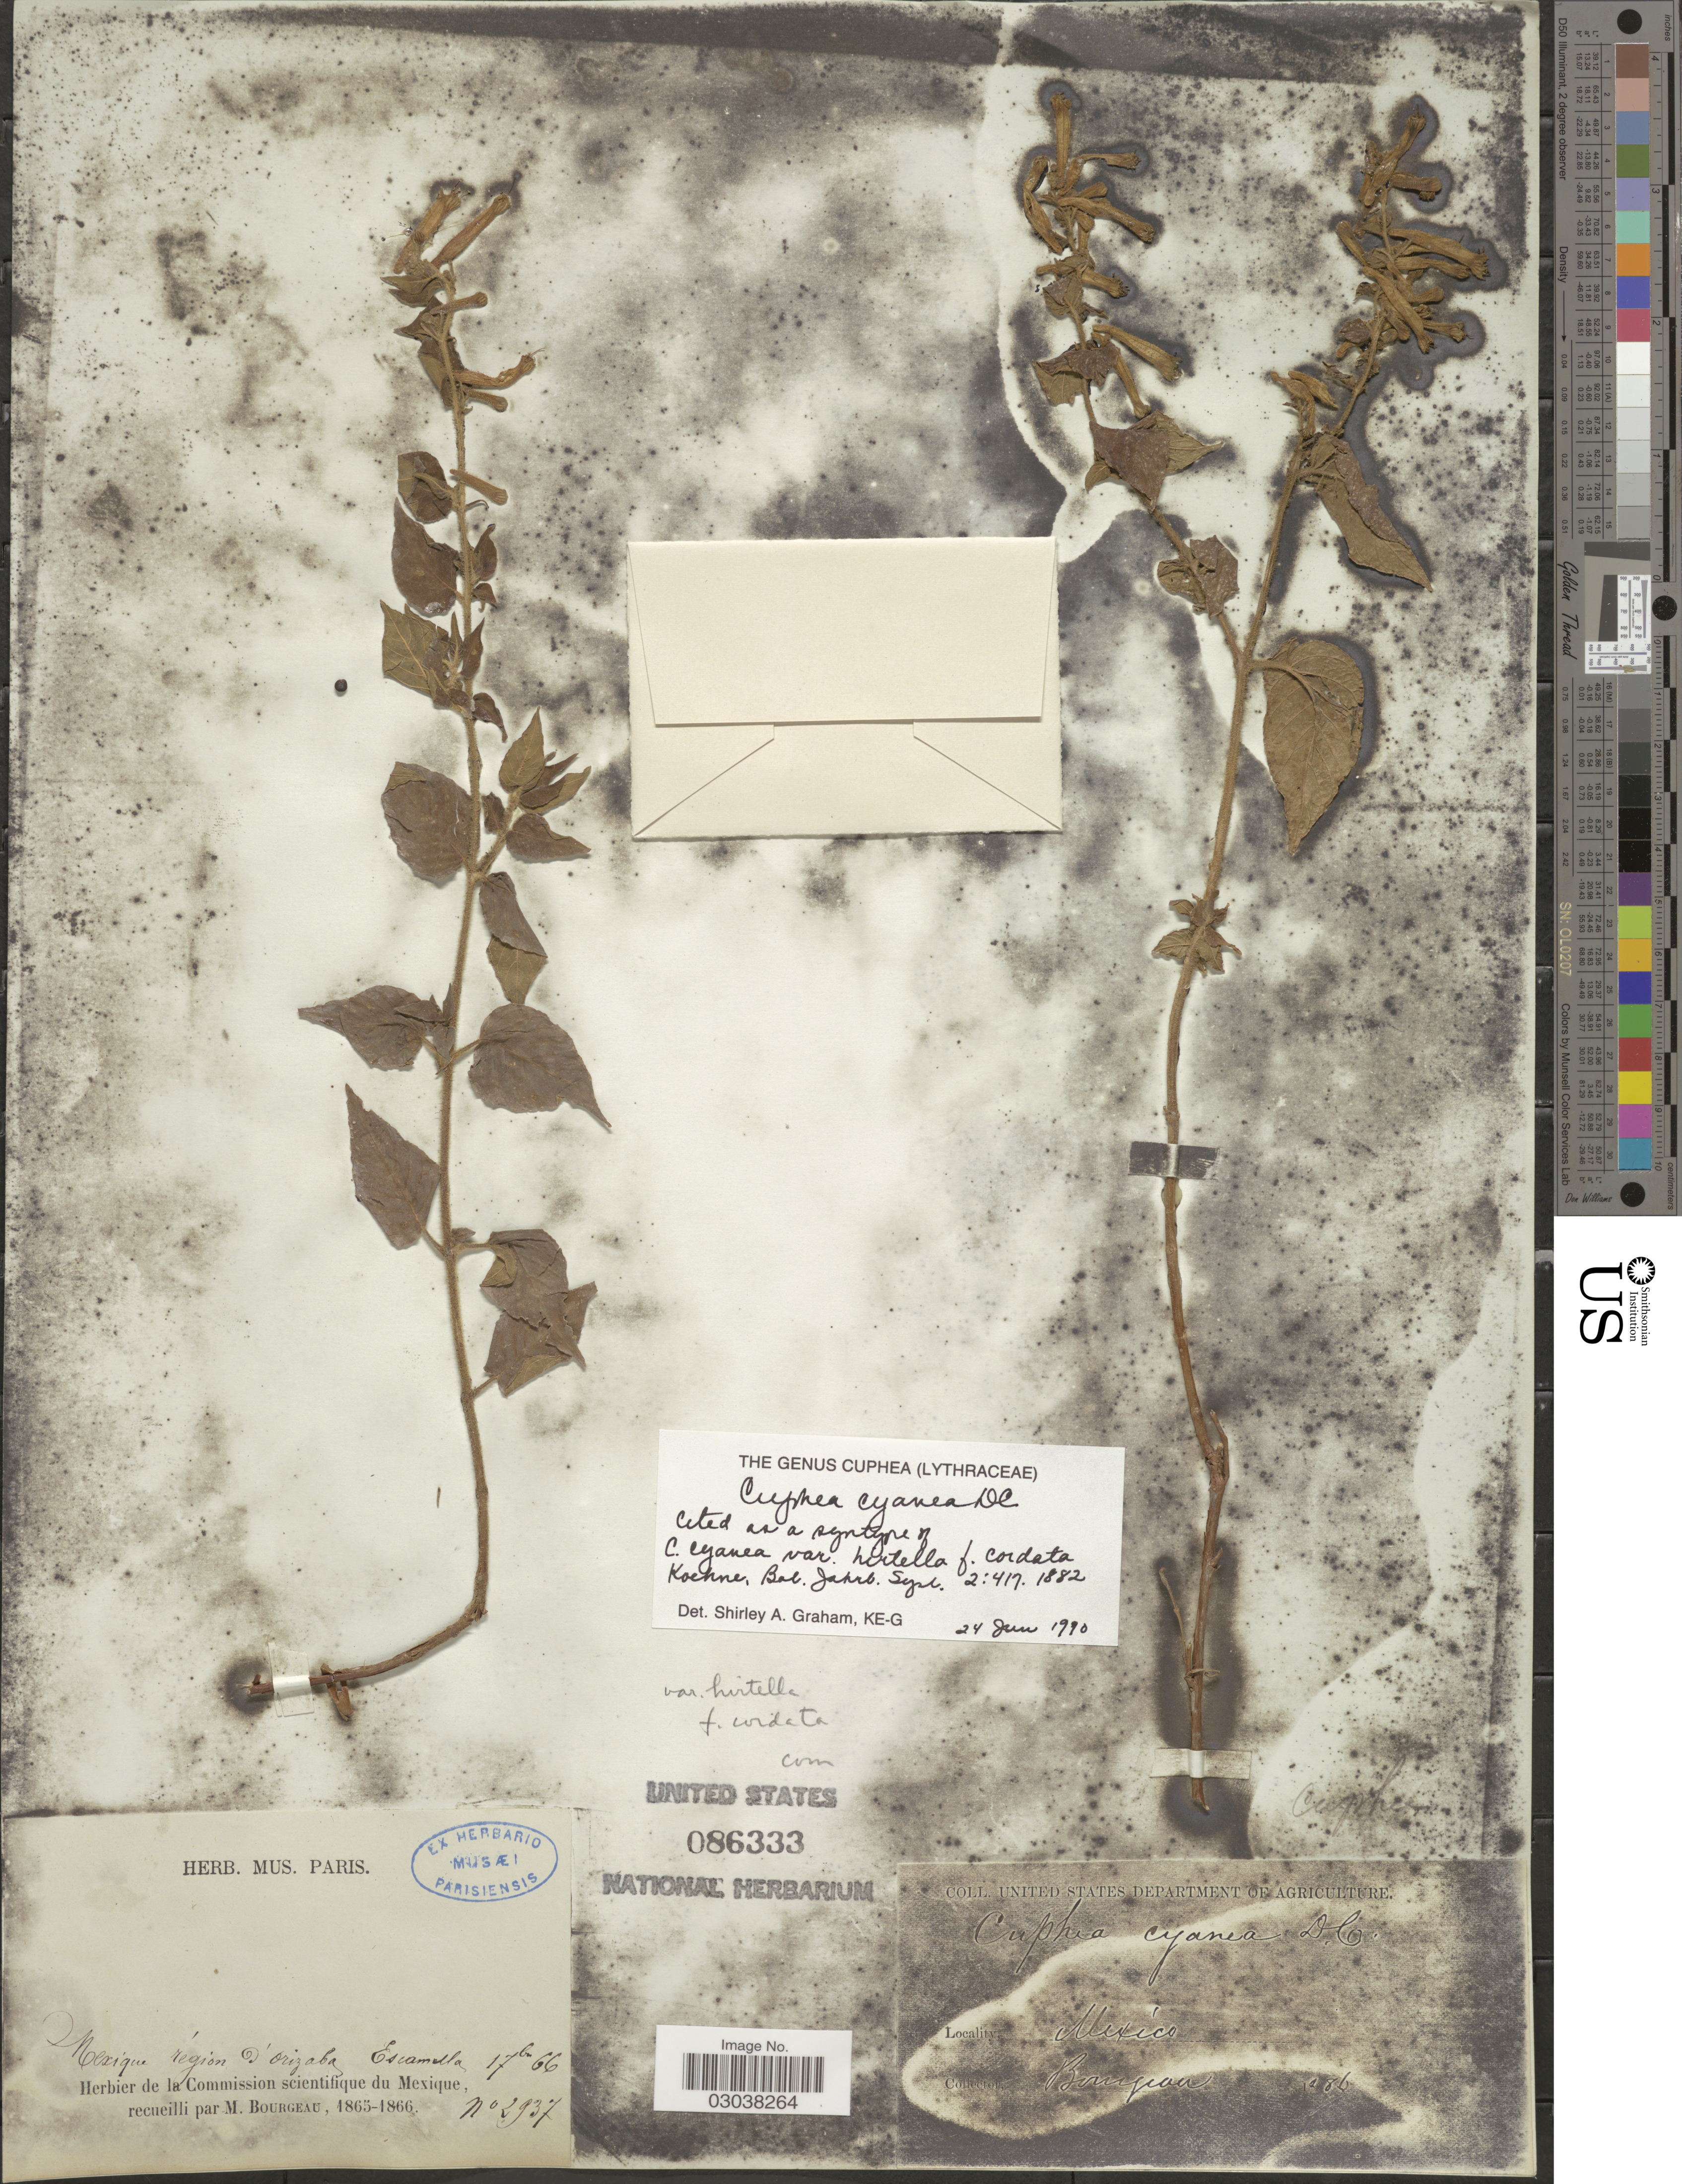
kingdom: Plantae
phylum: Tracheophyta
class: Magnoliopsida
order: Myrtales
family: Lythraceae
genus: Cuphea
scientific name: Cuphea cyanea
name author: DC.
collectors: M. Bourgeau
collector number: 2937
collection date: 1866-09-01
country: Mexico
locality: Région d'Orizaba. Escamilla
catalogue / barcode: US 86333